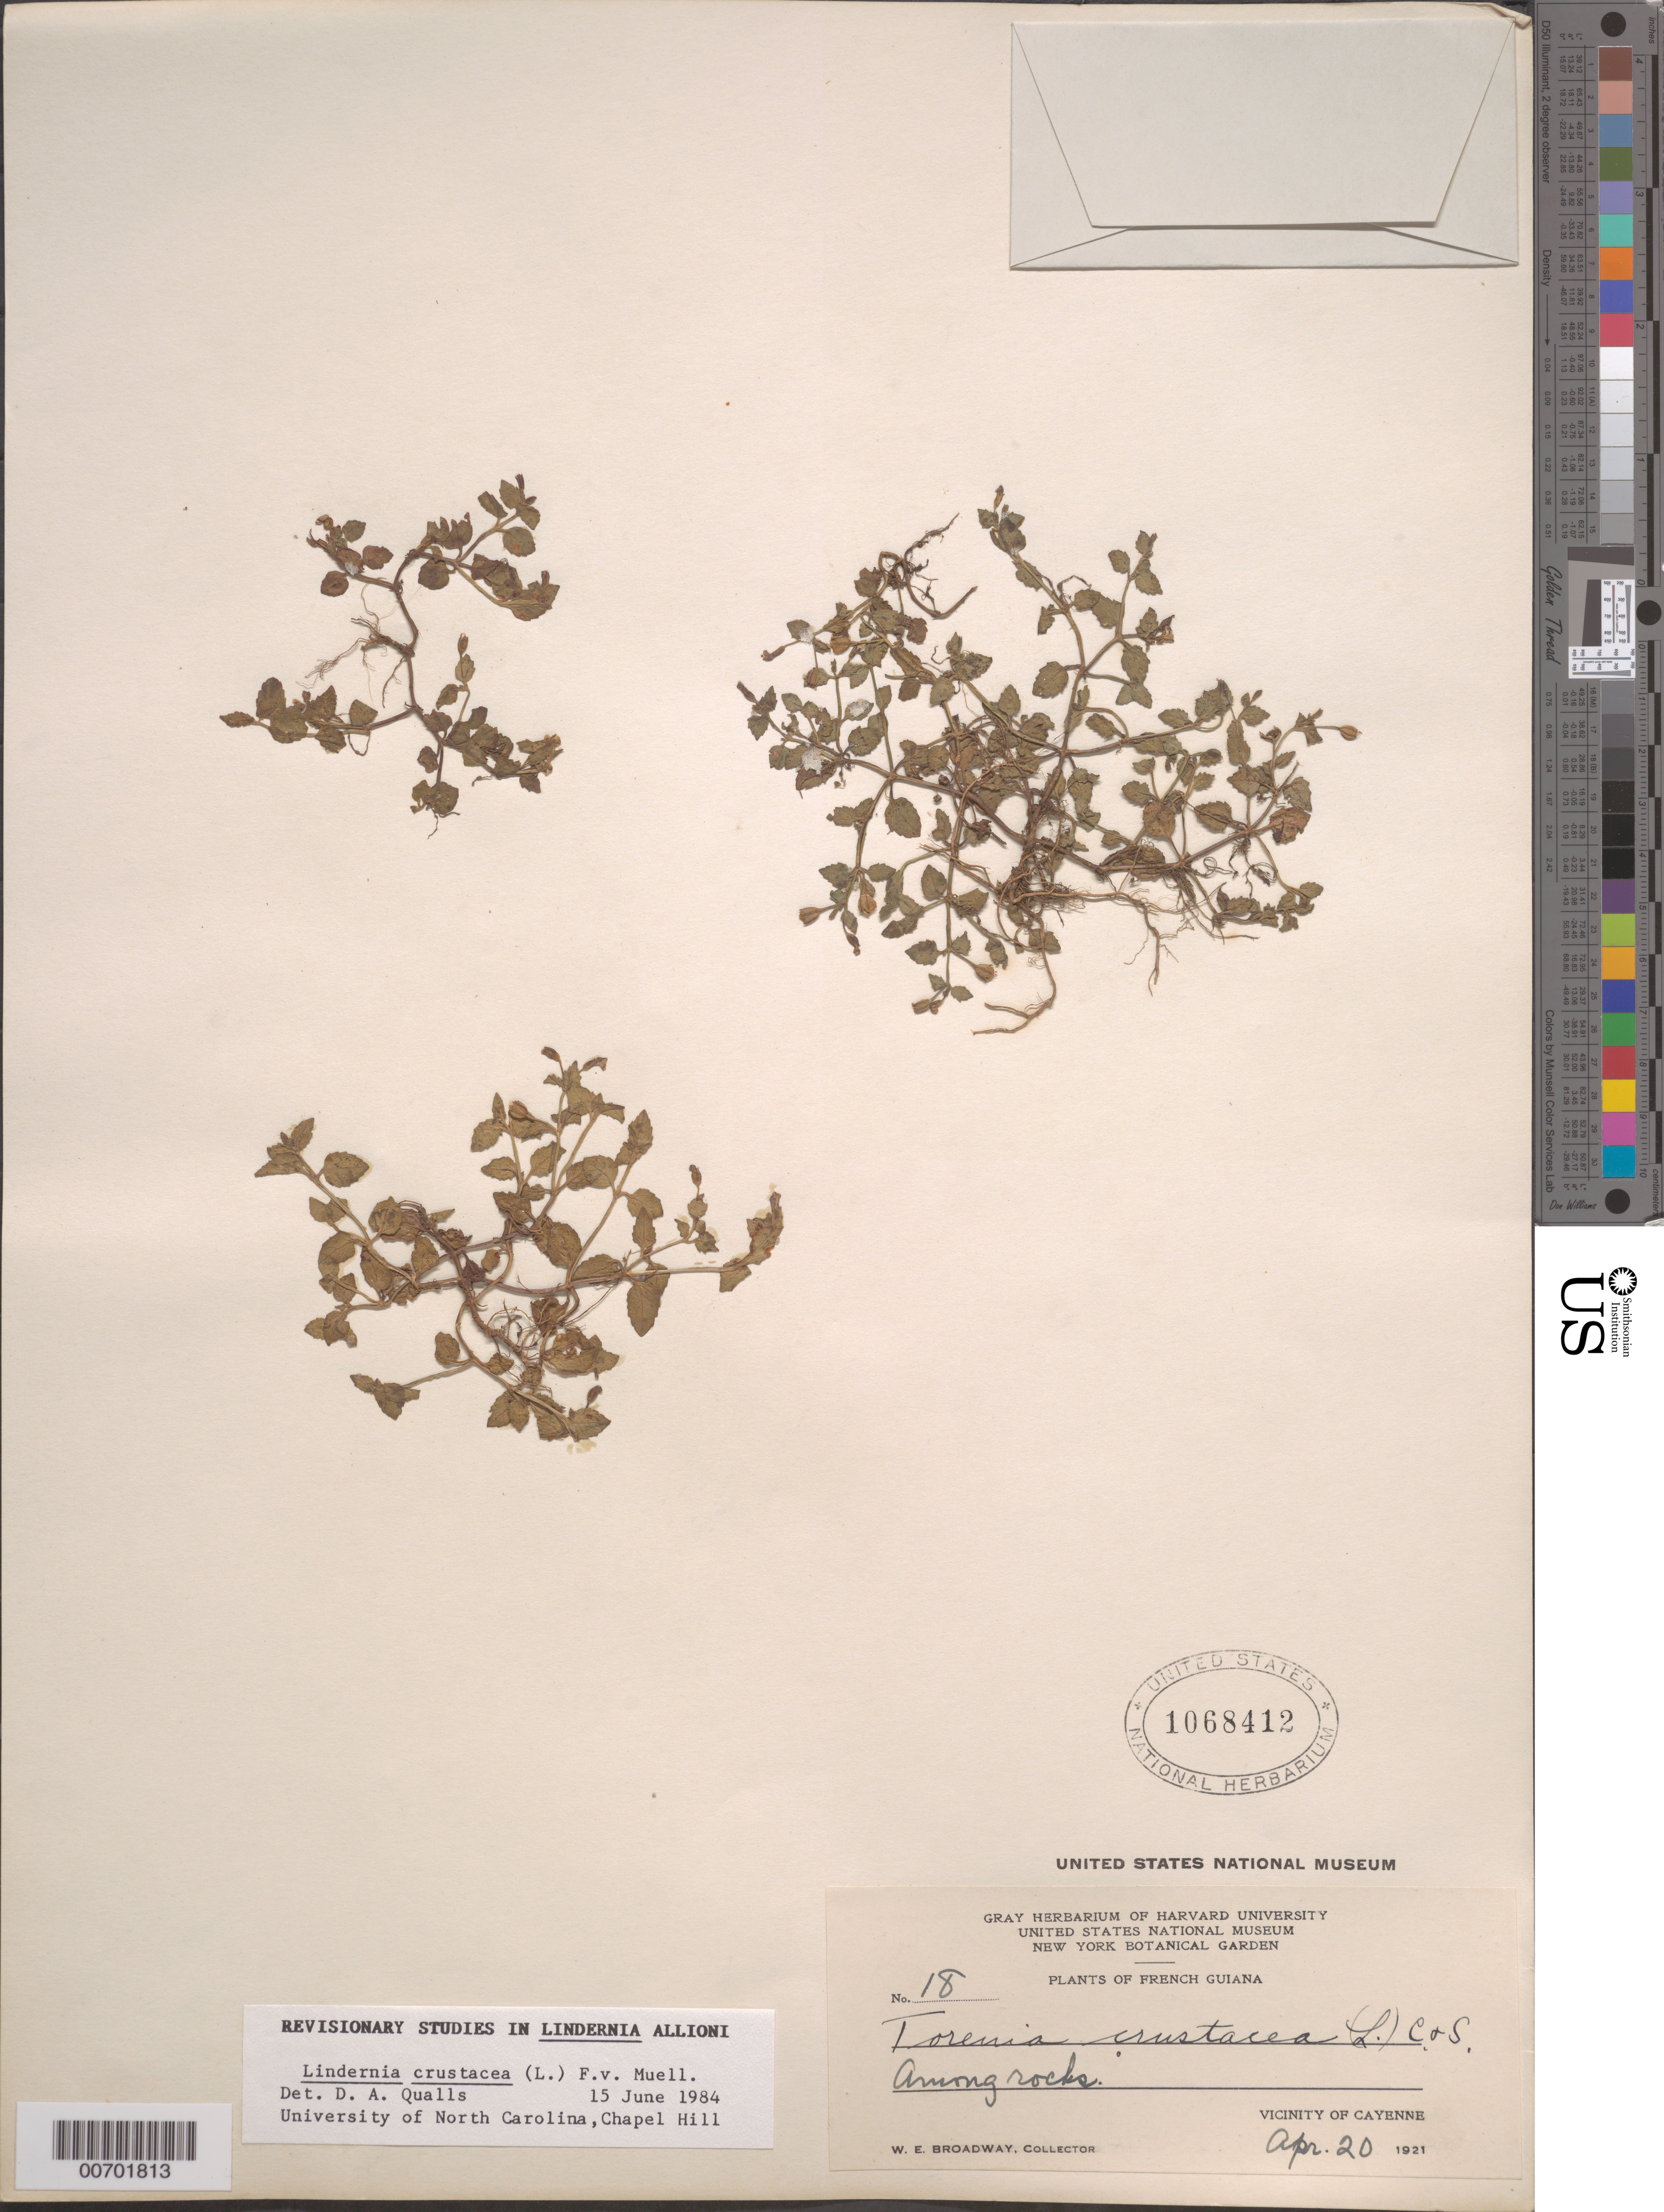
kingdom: Plantae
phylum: Tracheophyta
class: Magnoliopsida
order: Lamiales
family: Linderniaceae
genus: Lindernia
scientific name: Lindernia crustacea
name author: (L.) F. Muell.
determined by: Qualls, D. A.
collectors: W. E. Broadway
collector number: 18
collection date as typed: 20-Apr-21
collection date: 1921-04-20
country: French Guiana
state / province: Cayenne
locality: Cayenne, vic.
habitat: Among rocks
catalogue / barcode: US 1068412